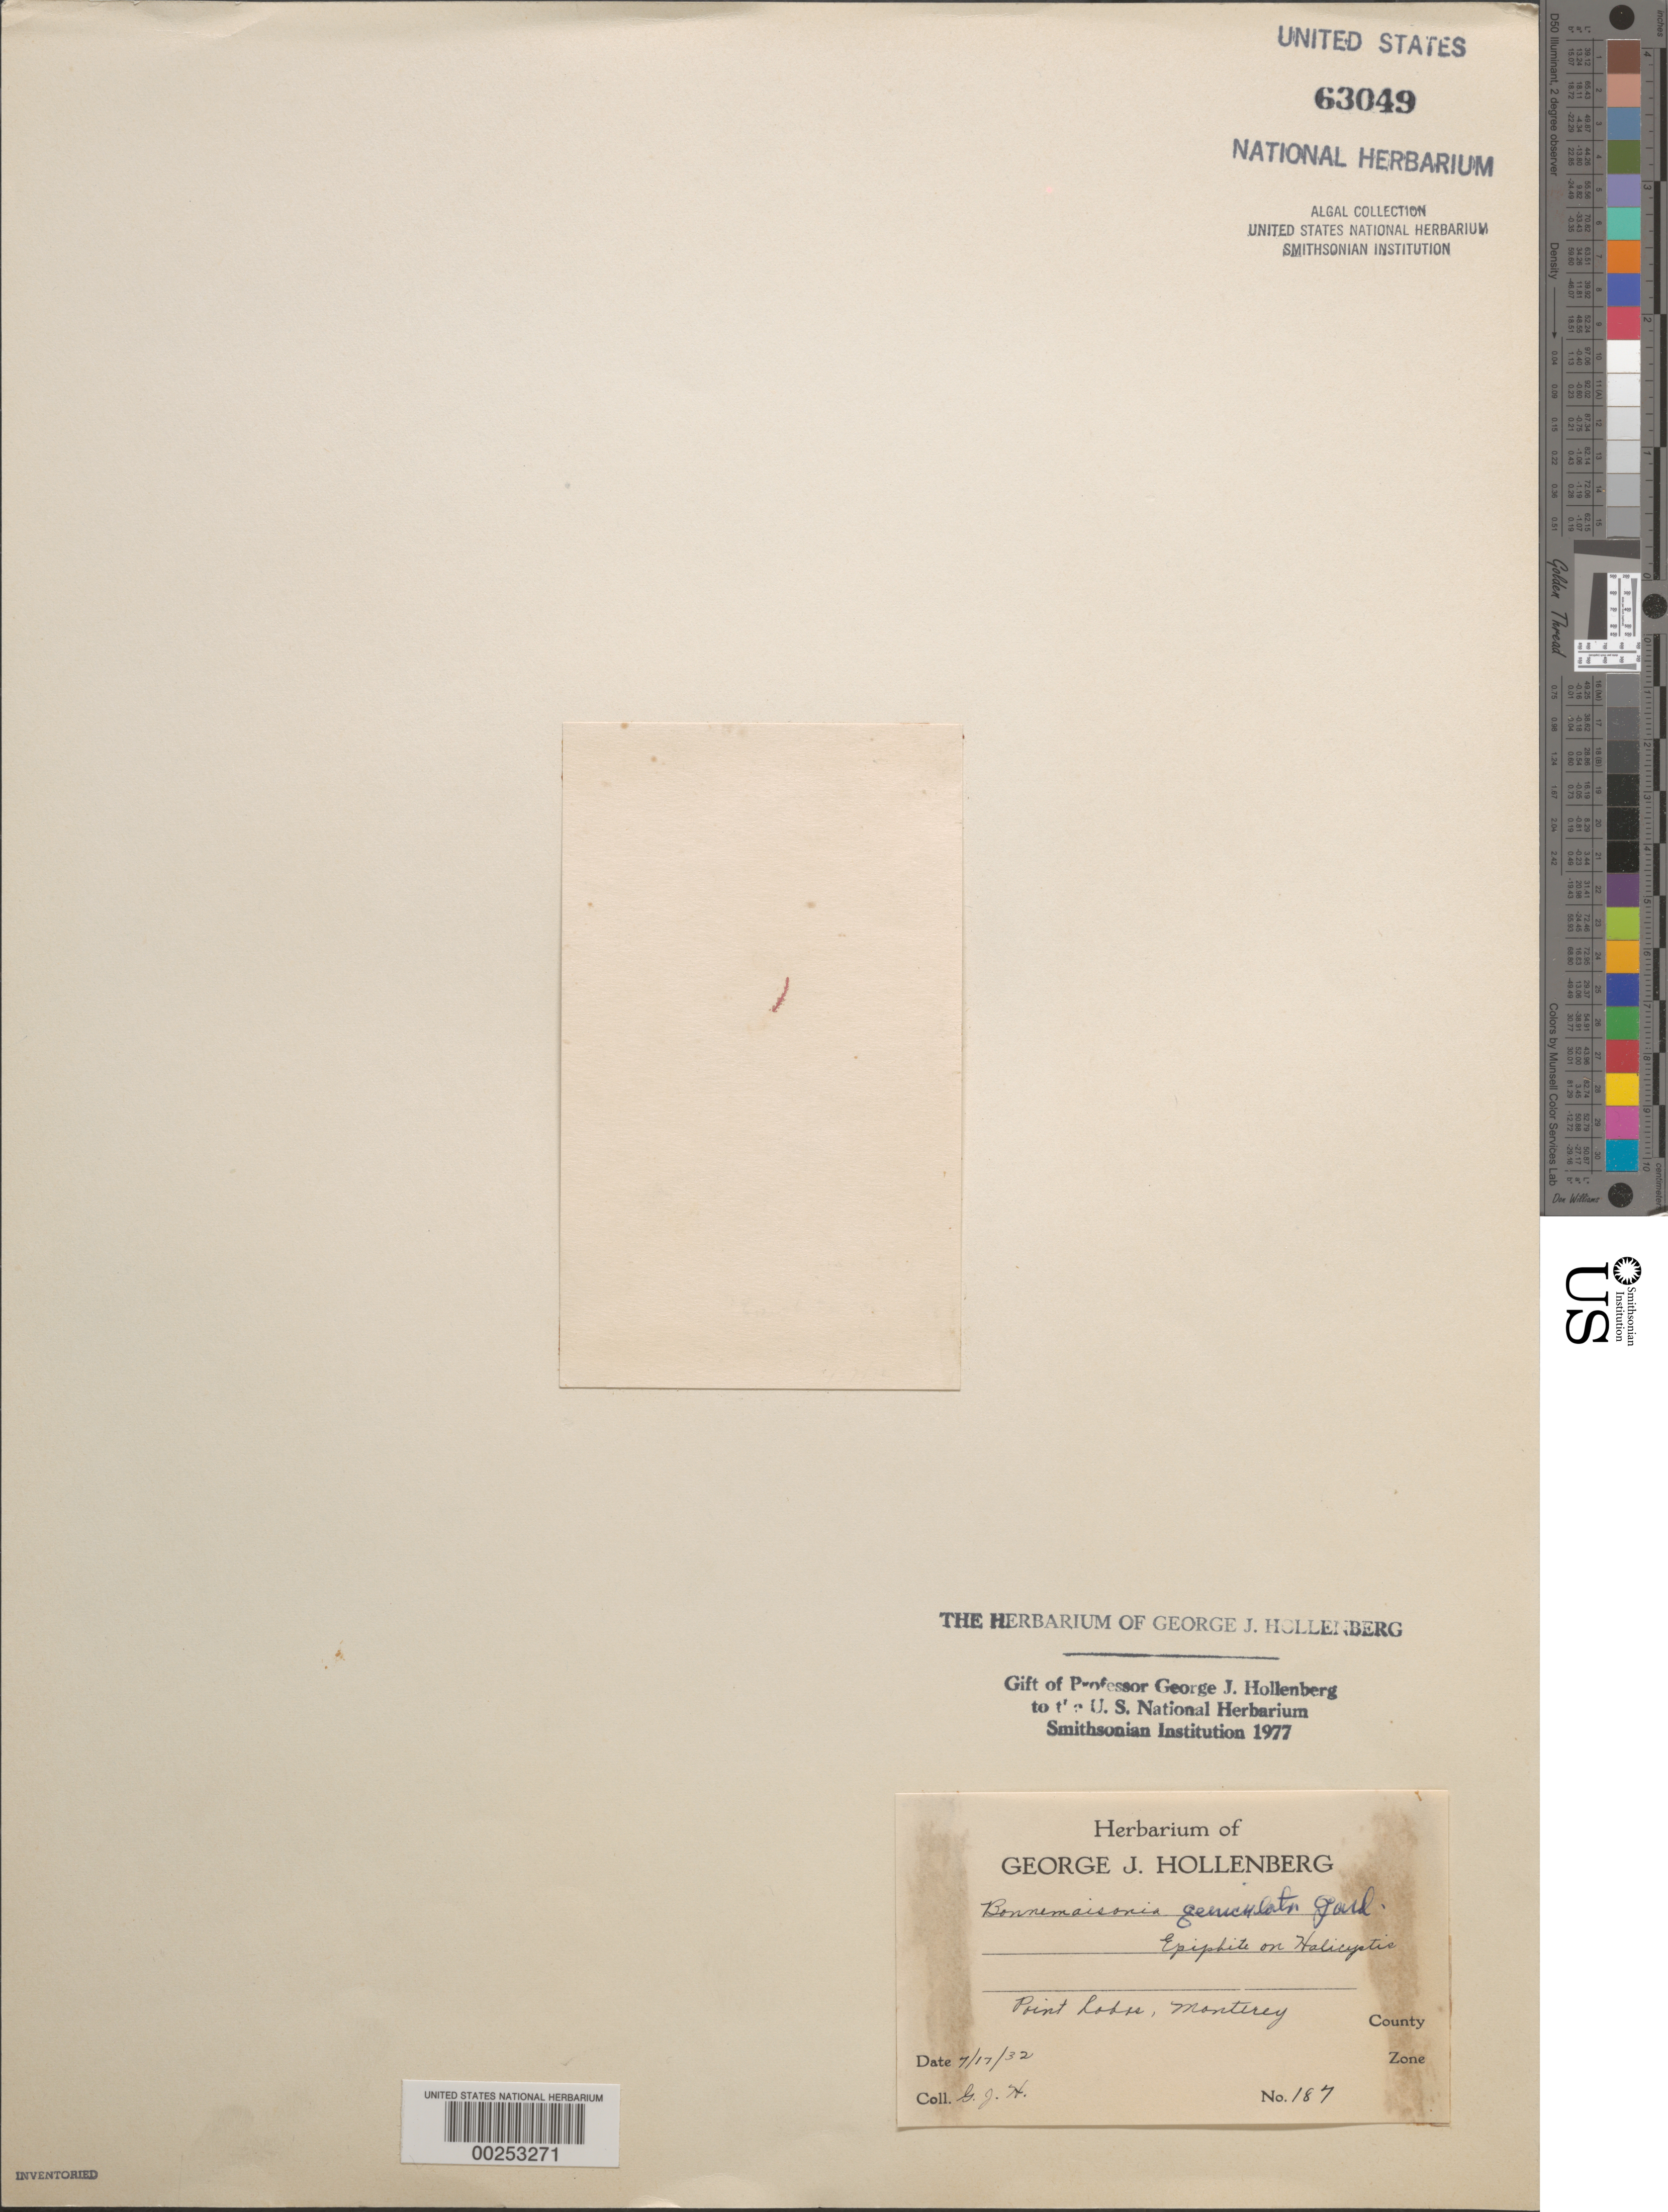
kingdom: Plantae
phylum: Rhodophyta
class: Florideophyceae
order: Bonnemaisoniales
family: Bonnemaisoniaceae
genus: Bonnemaisonia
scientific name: Bonnemaisonia geniculata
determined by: Hollenberg, George J.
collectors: G. Hollenberg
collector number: GJH 187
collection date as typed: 17 Jul 1932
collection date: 1932-07-17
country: United States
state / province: California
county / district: Monterey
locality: Point Lobos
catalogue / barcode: US 63049